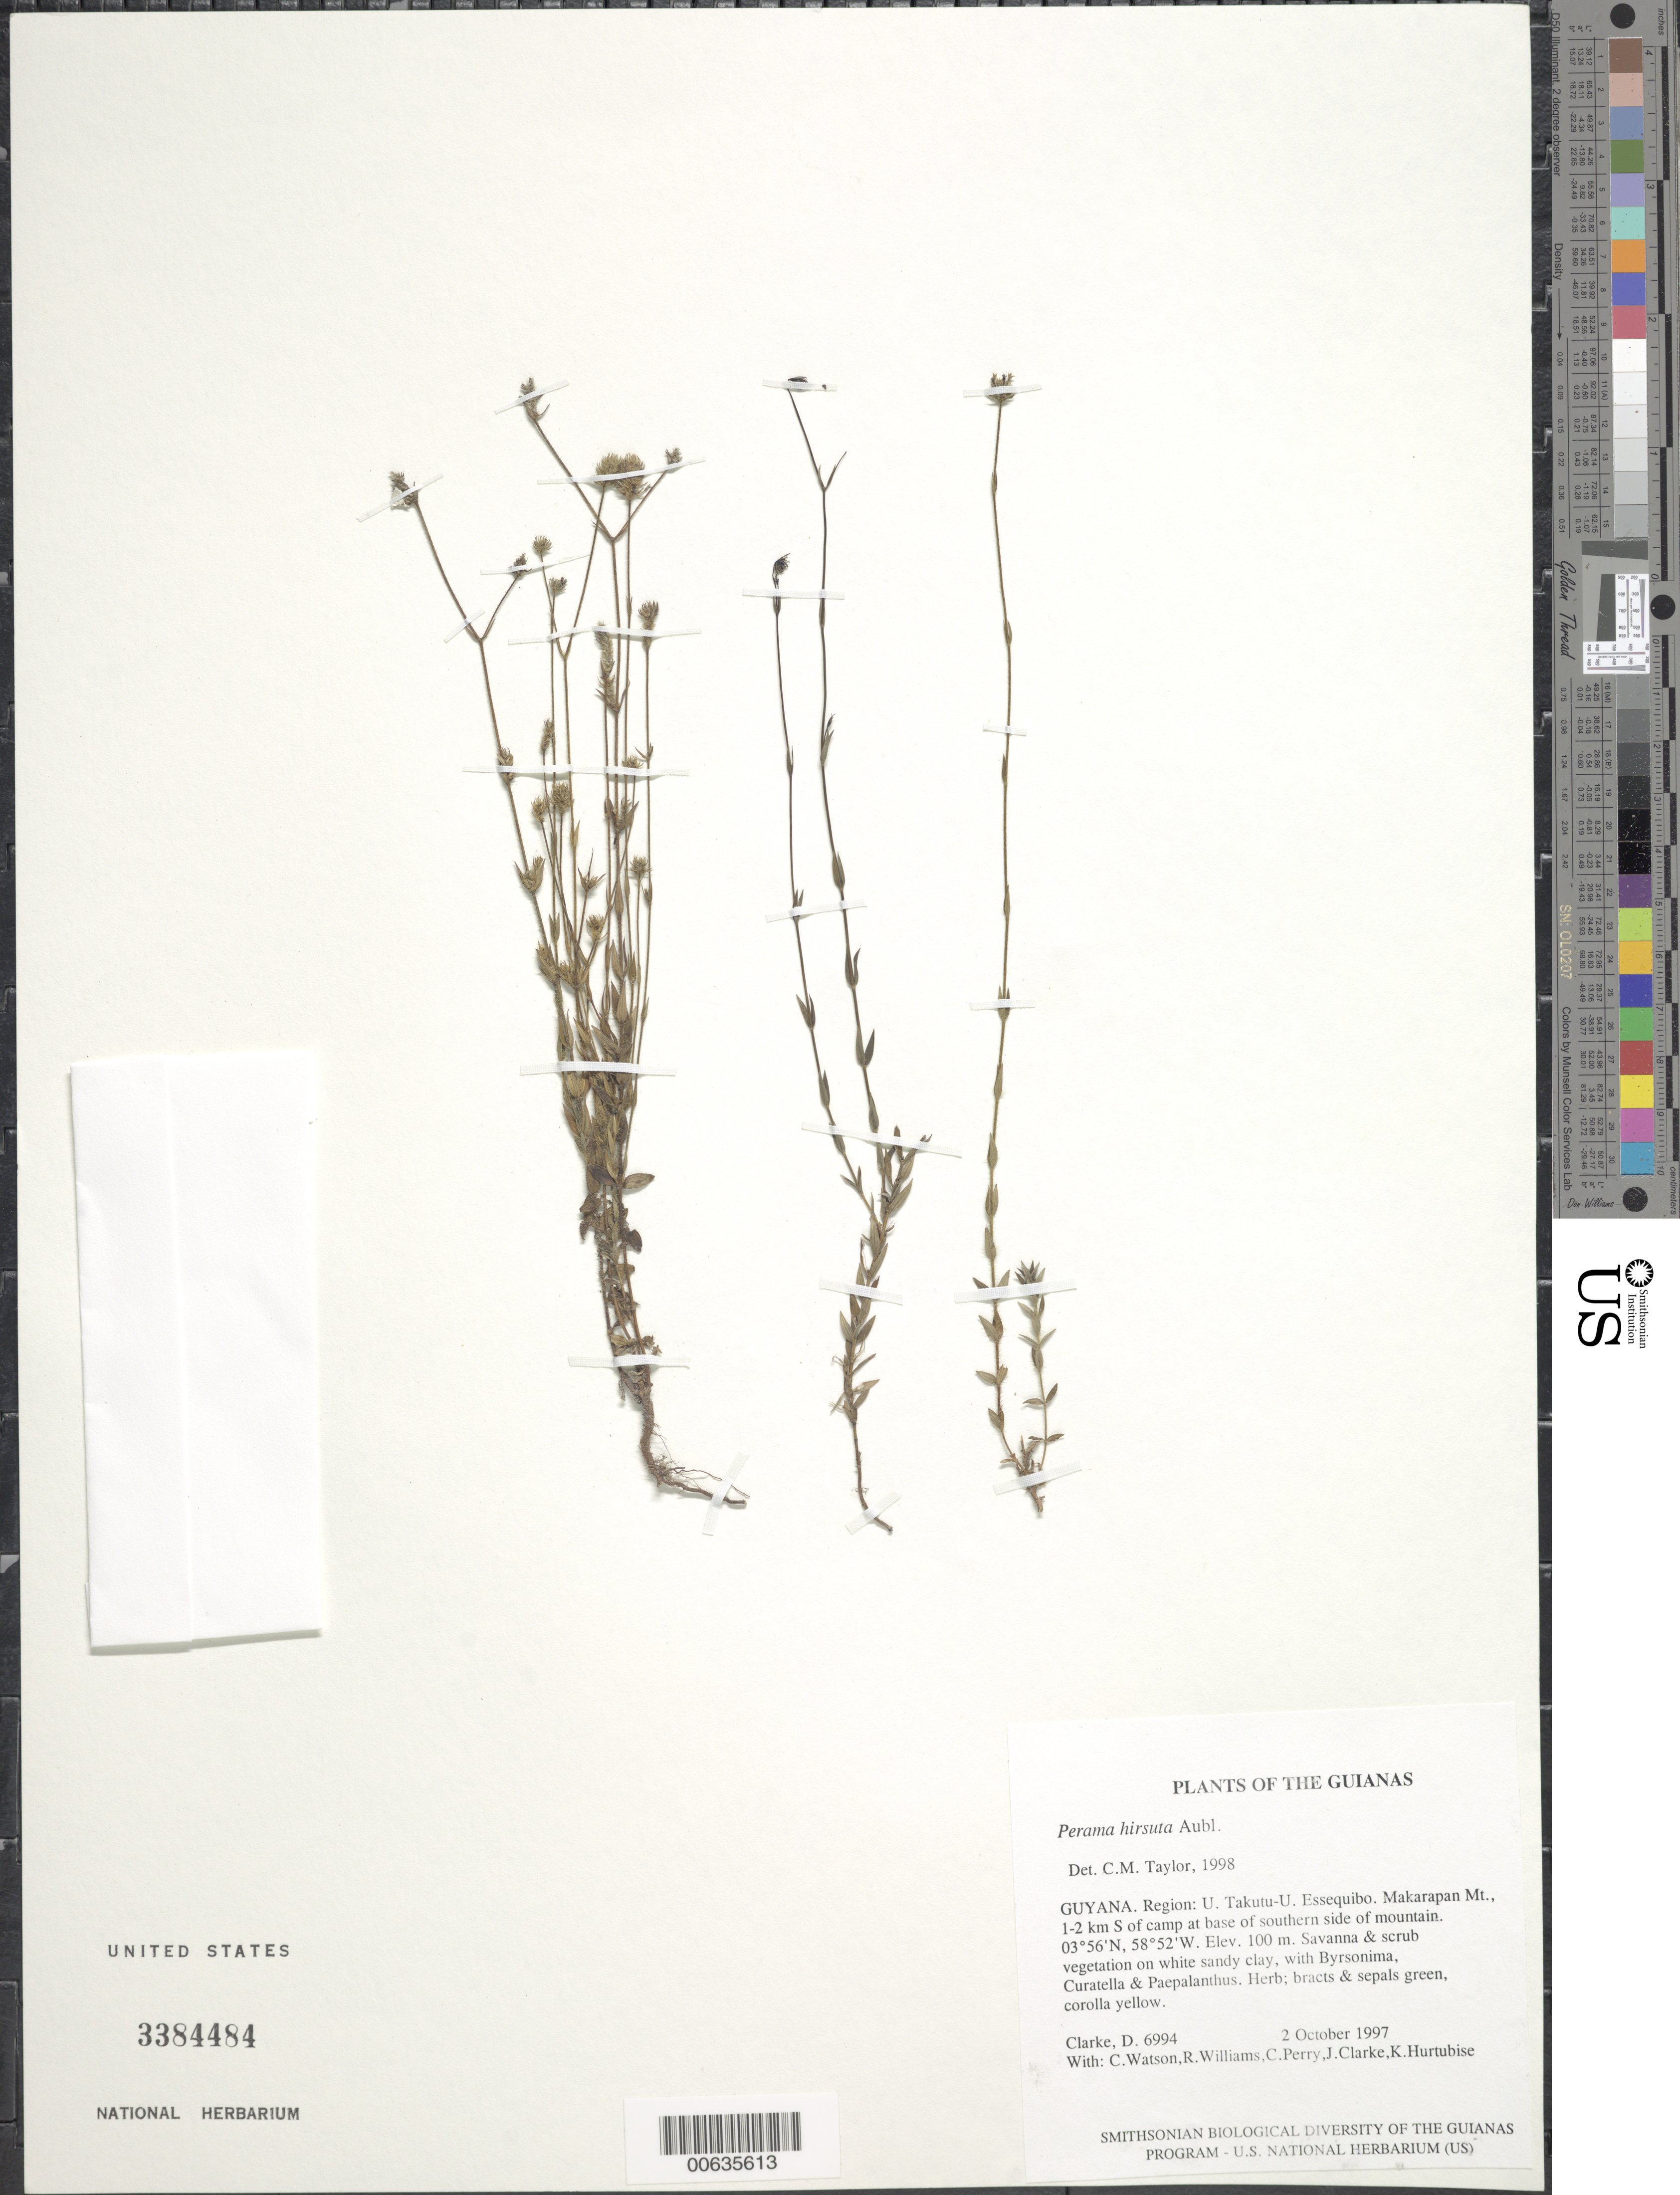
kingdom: Plantae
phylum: Tracheophyta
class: Magnoliopsida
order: Gentianales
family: Rubiaceae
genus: Perama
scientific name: Perama hirsuta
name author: Aubl.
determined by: Taylor, Charlotte M.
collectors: H. D. Clarke, C. Watson, R. Williams, C. Perry, J. Clarke & K. Hurtubise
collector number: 6994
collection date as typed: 2 October 1997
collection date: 1997-10-02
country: Guyana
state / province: U. Takutu-U. Essequibo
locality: Makarapan Mt., 1-2 km S of camp at base of southern side of mountain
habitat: Savanna & scrub vegetation on white sandy clay, with Byrsonima, Curatella & Paepalanthus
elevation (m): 100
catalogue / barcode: US 3384484